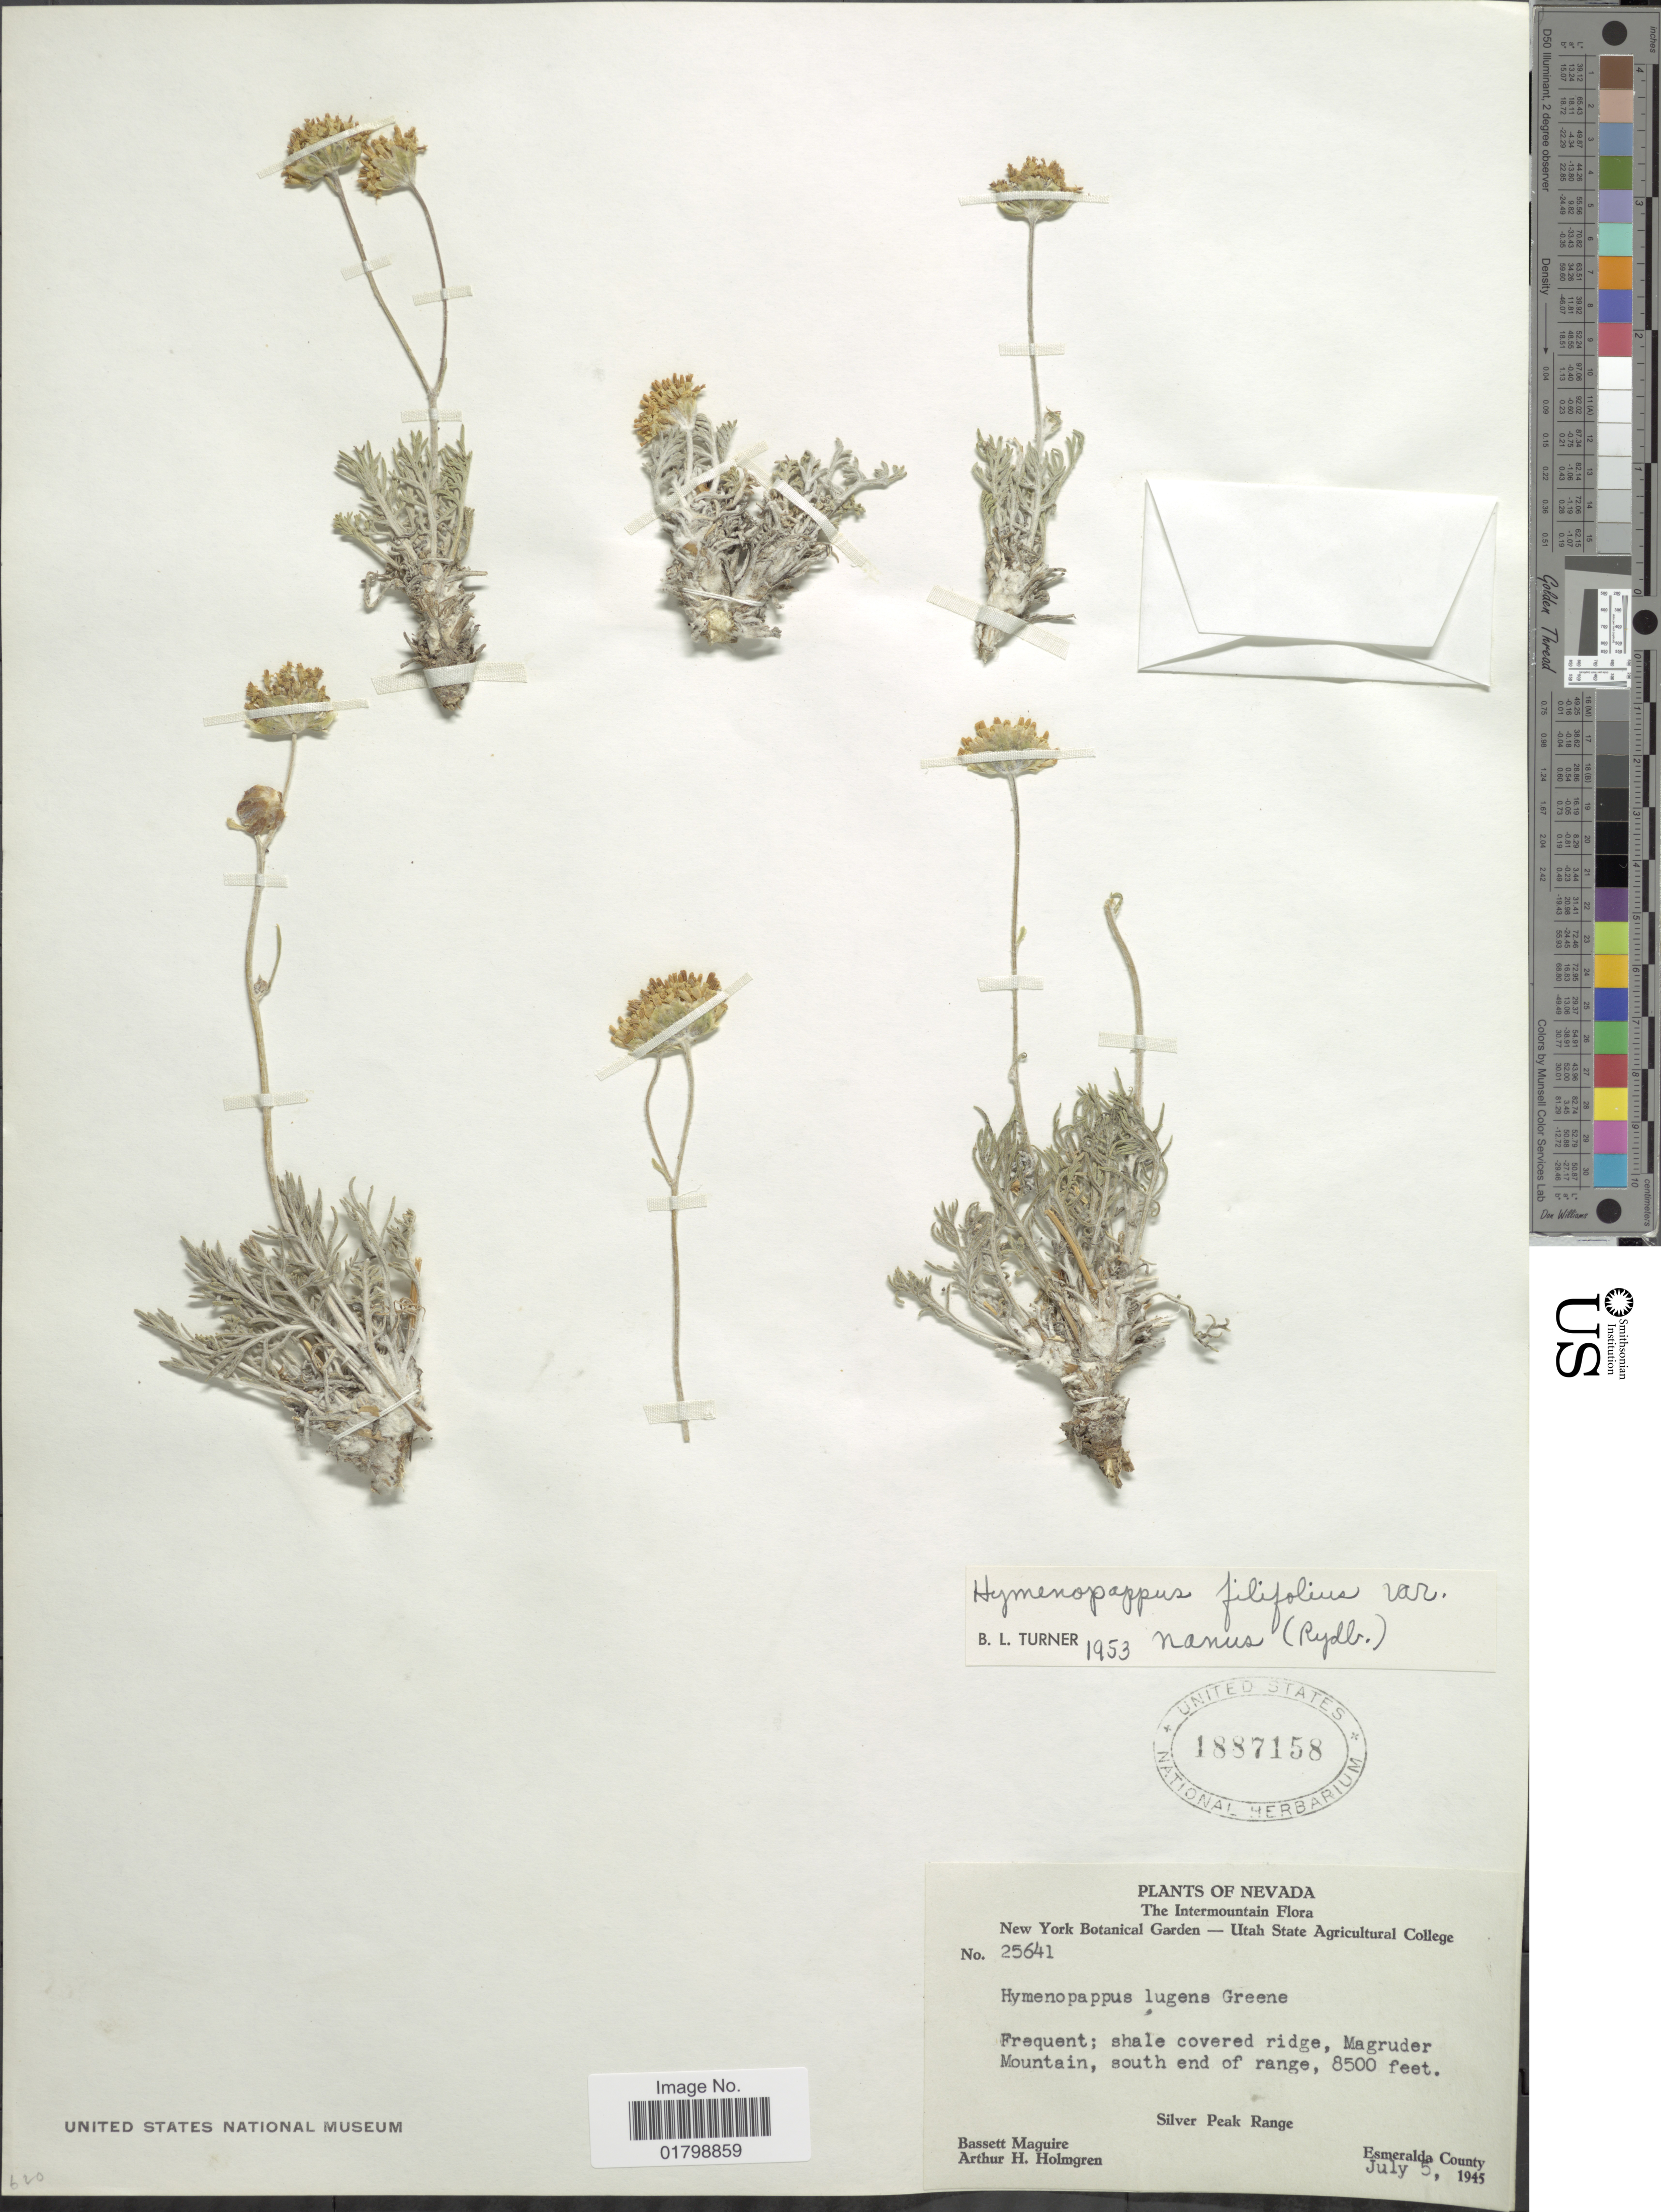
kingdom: Plantae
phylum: Tracheophyta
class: Magnoliopsida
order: Asterales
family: Asteraceae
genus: Hymenopappus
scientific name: Hymenopappus filifolius var. nanus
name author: (Ryd.) B.L. Turner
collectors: B. Maguire & A. H. Holmgren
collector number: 25641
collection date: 1945-07-05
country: United States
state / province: Nevada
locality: Magruder Mountains, south end of range, Silver Peak Range, Esmeralda County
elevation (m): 2591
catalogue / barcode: US 1887158